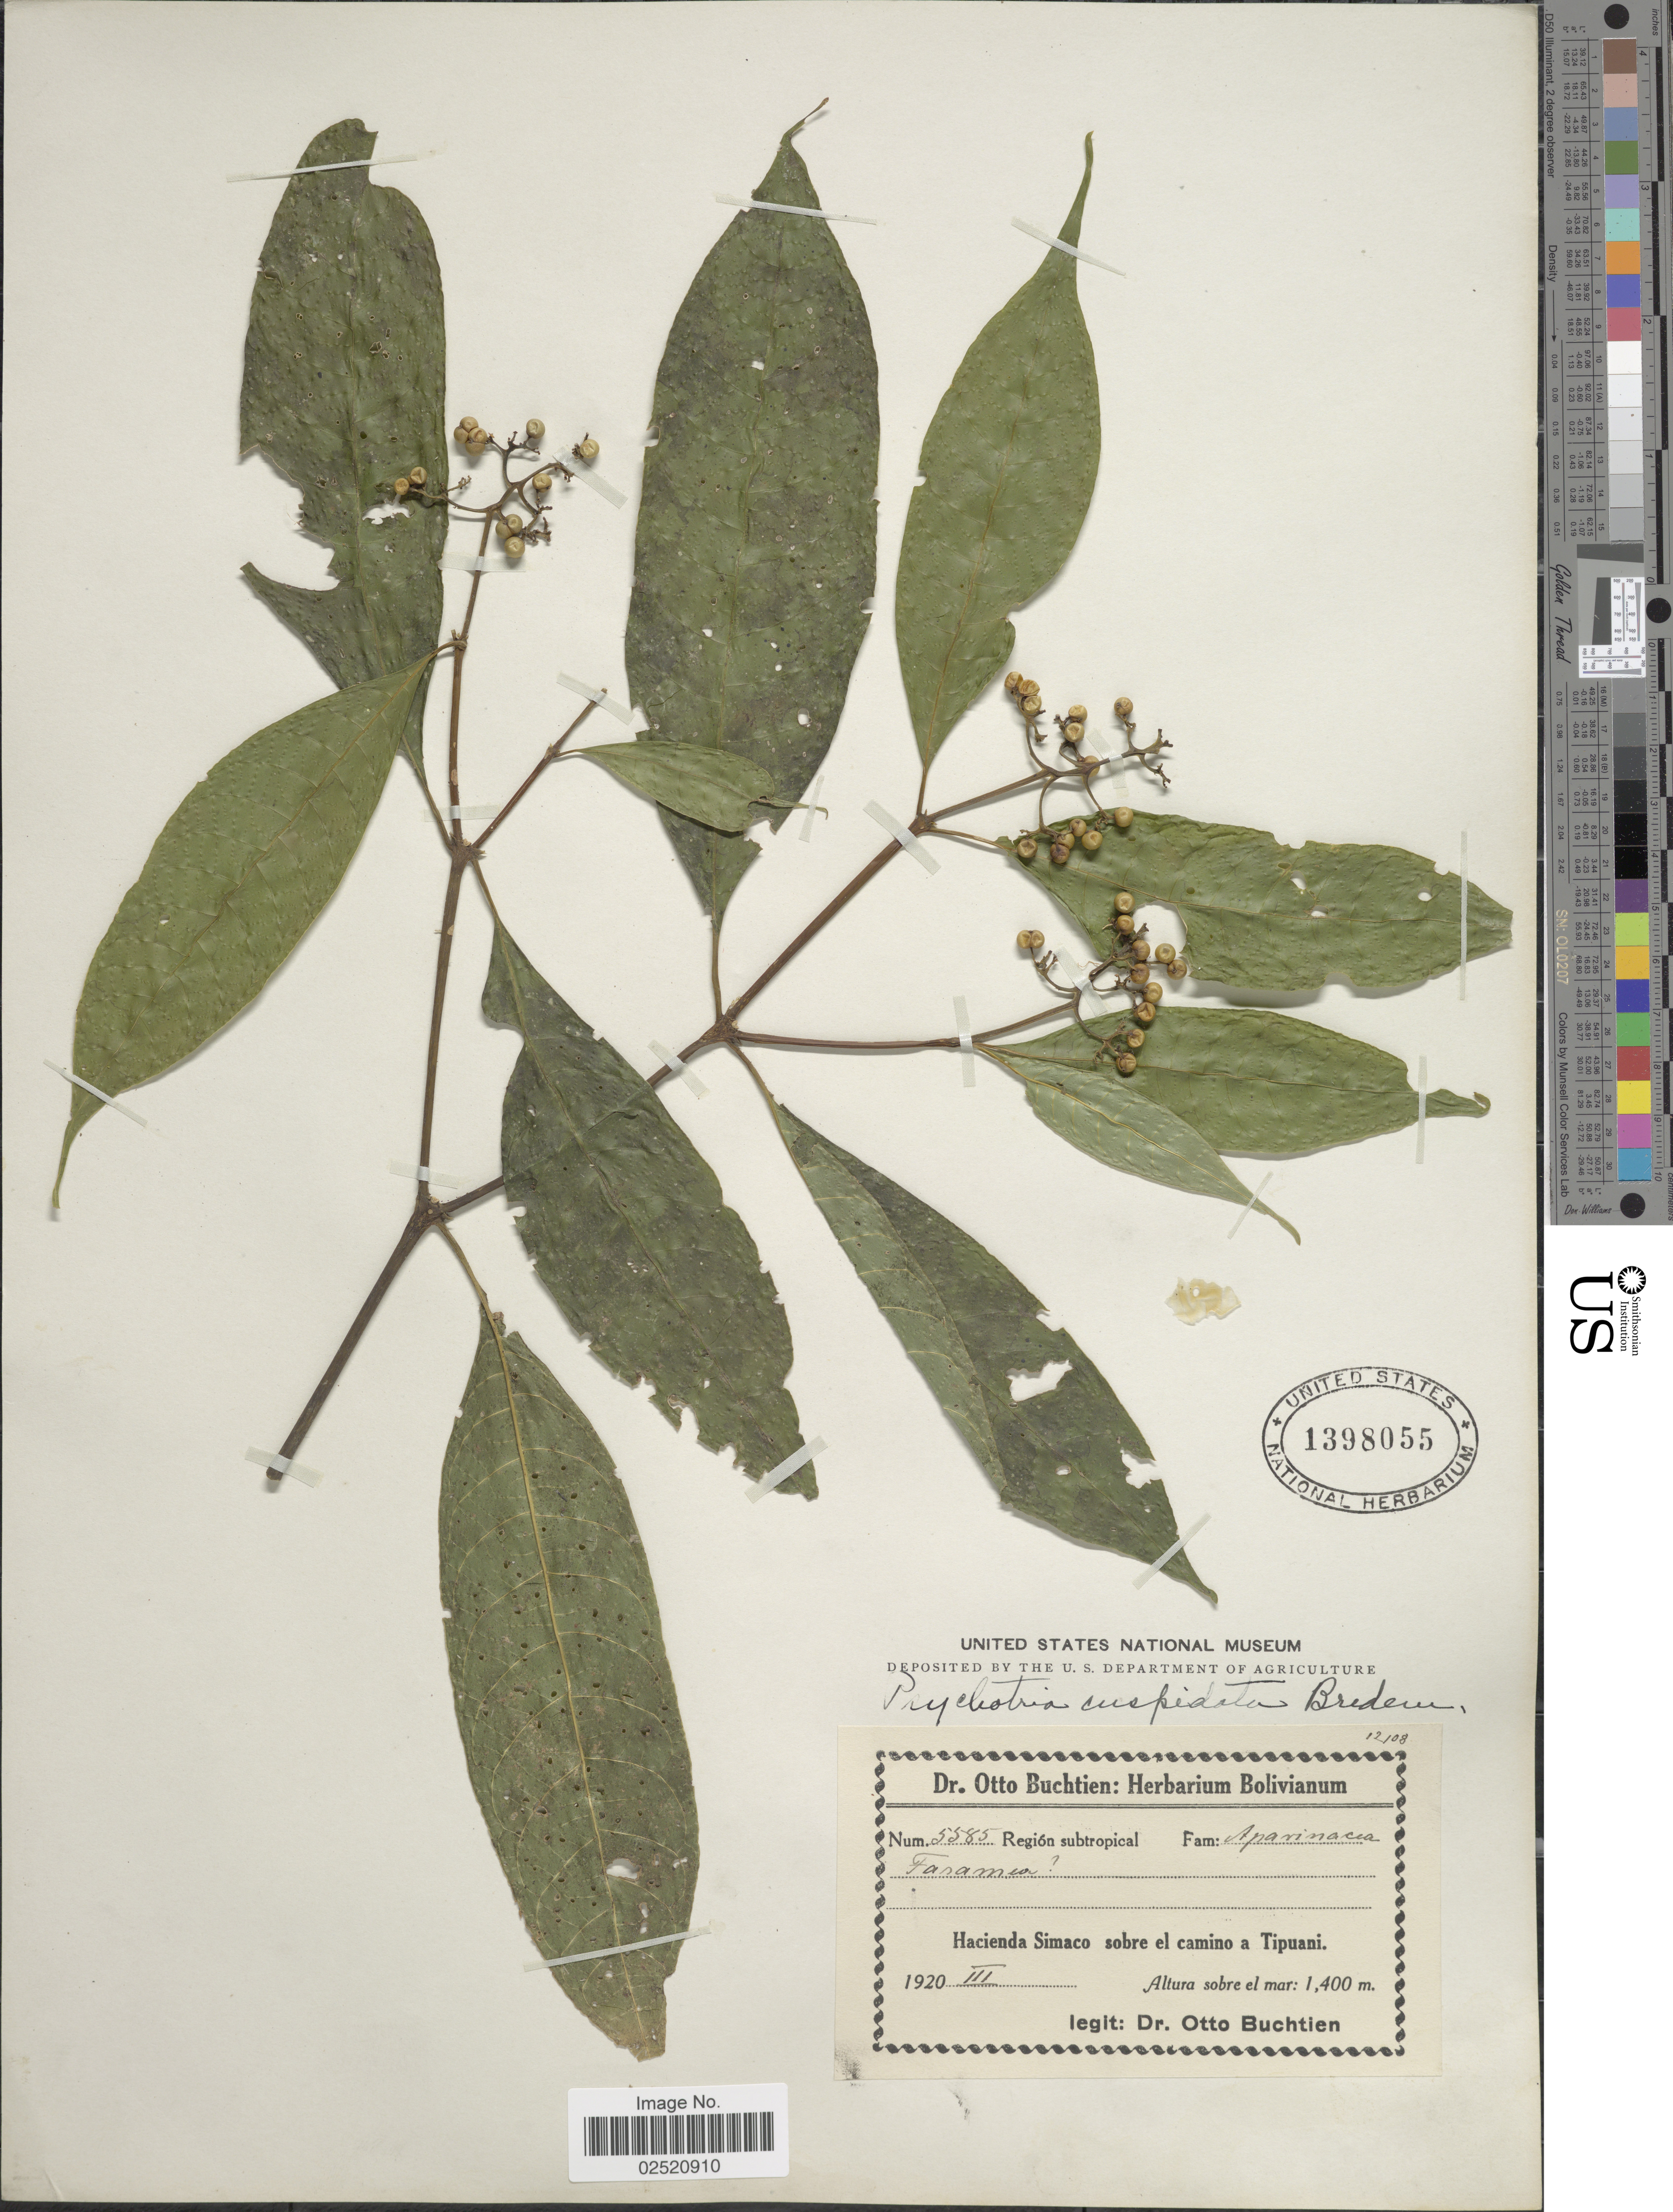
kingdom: Plantae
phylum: Tracheophyta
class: Magnoliopsida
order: Gentianales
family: Rubiaceae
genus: Psychotria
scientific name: Psychotria acuminata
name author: Benth.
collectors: O. Buchtien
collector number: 5585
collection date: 1920-03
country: Bolivia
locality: Hacienda Simaco sobre el camino a Tipuani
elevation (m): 1400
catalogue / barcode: US 1398055